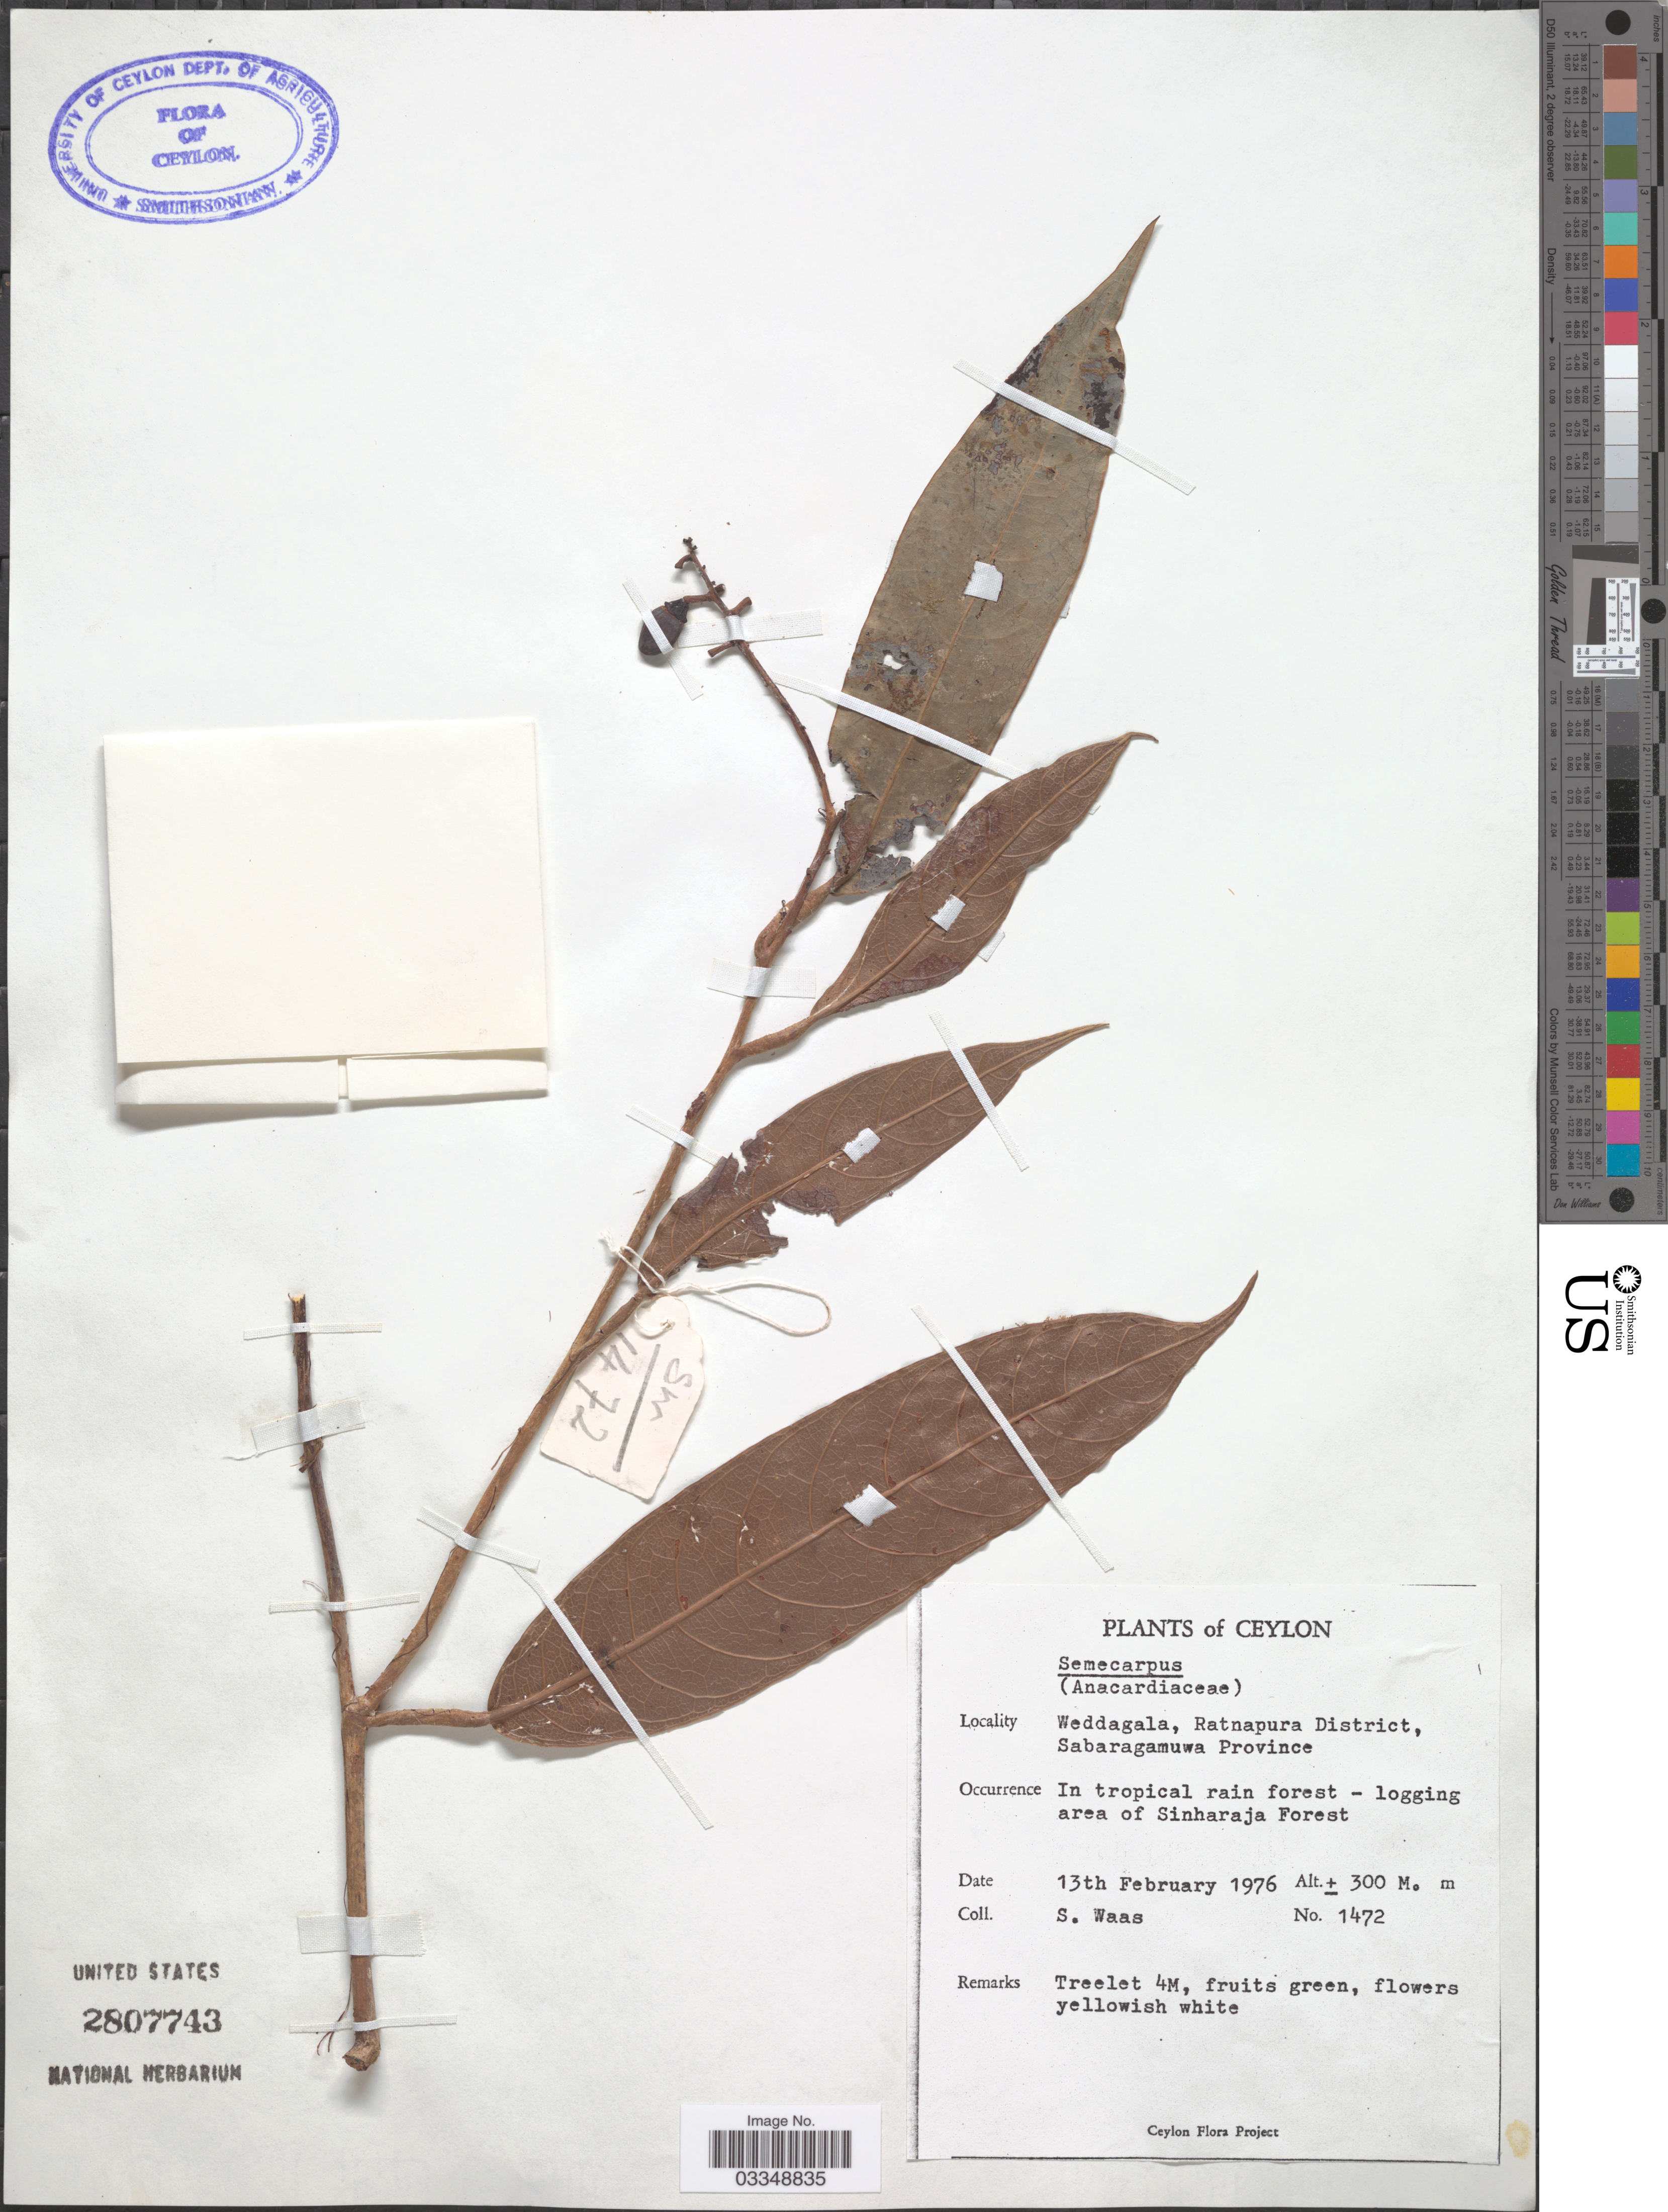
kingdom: Plantae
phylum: Tracheophyta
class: Magnoliopsida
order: Sapindales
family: Anacardiaceae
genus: Semecarpus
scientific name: Semecarpus sp.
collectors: S. Waas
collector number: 1472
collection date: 1976-02-13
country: Sri Lanka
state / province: Sabaragamuwa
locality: Ceylon. Weddagala, Ratnapura District. Logging area of Sinharaja Forest.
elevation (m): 300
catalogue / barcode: US 2807743